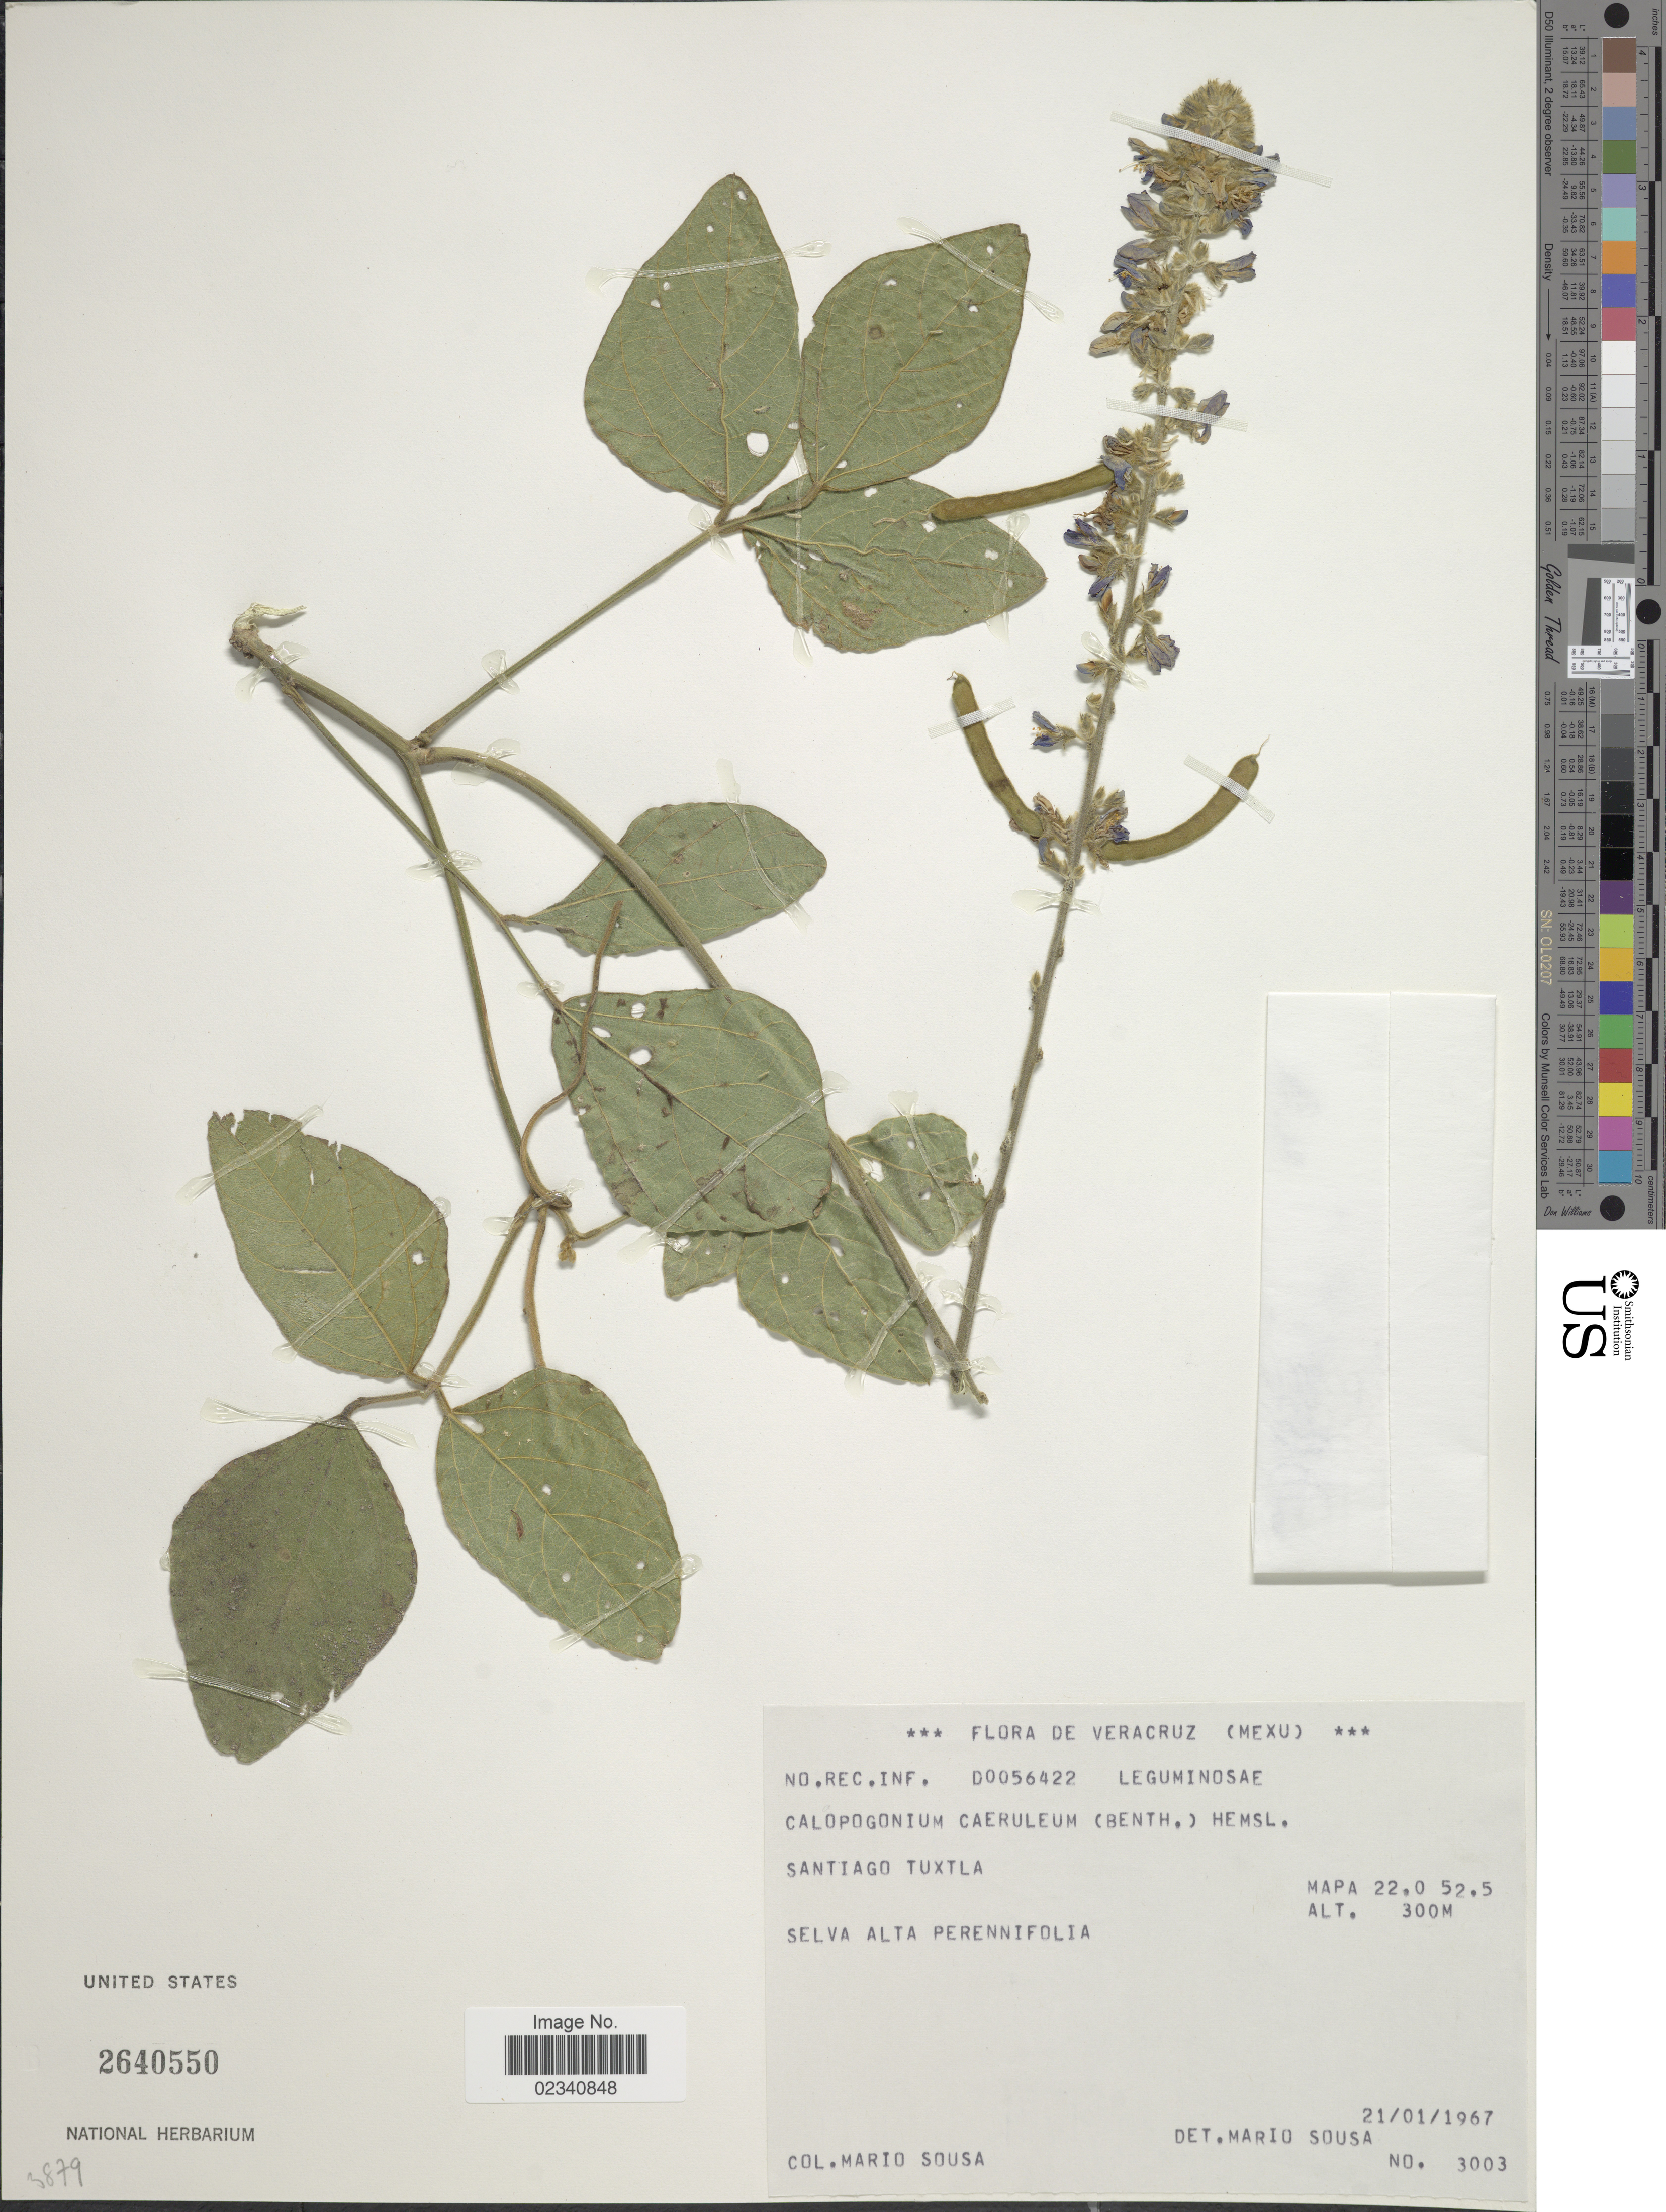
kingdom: Plantae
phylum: Tracheophyta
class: Magnoliopsida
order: Fabales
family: Fabaceae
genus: Calopogonium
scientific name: Calopogonium caeruleum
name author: (Benth.) C. Wright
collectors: M. Sousa S.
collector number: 3003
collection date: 1967-01-21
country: Mexico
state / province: Veracruz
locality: Veracruz (Mexu). Santiago Tuxtla. Mapa 22.0 52.5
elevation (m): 300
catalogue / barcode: US 2640550